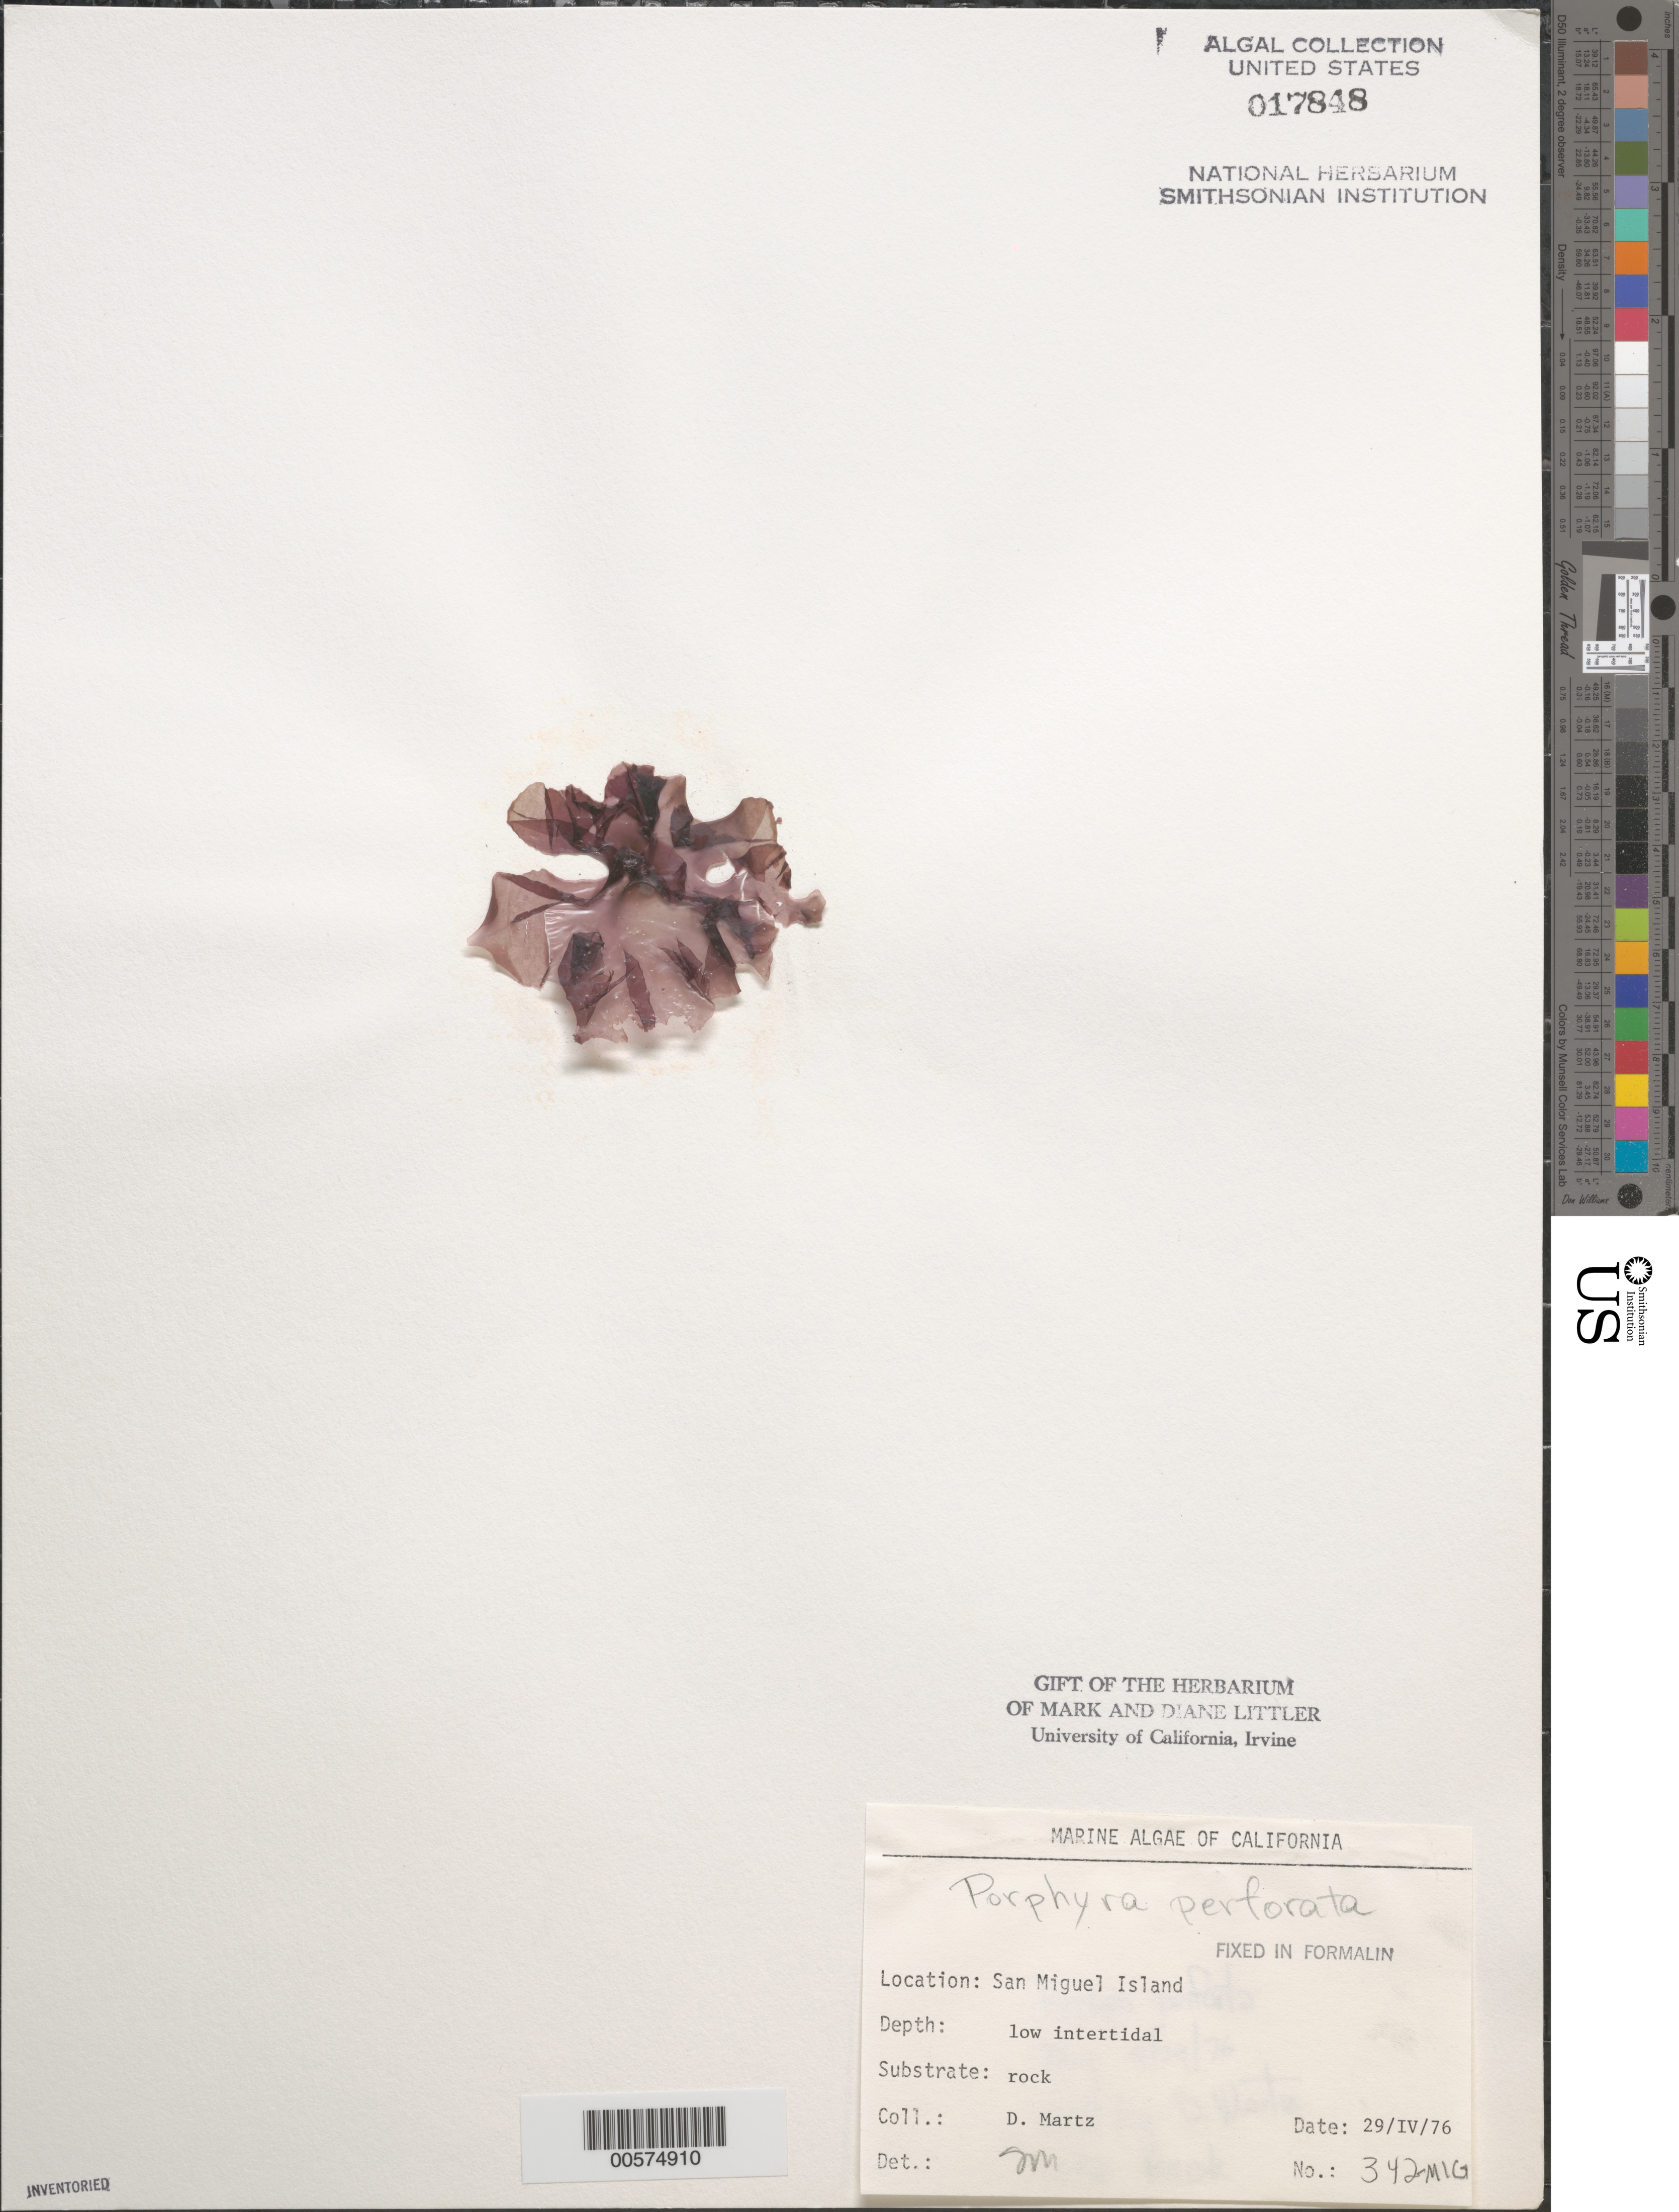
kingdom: Plantae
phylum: Rhodophyta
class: Bangiophyceae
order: Bangiales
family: Bangiaceae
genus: Pyropia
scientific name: Pyropia perforata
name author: (J. Agardh) S.C. Lindstrom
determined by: Algae name updating Project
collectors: D. Martz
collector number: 342-mig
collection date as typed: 29 Apr 1976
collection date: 1976-04-29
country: United States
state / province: California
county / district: Santa Barbara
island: San Miguel Island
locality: Cuyler Harbor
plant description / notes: BLM-SOCALBIGHT Rocky Intertidal Survey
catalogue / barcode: US 17848